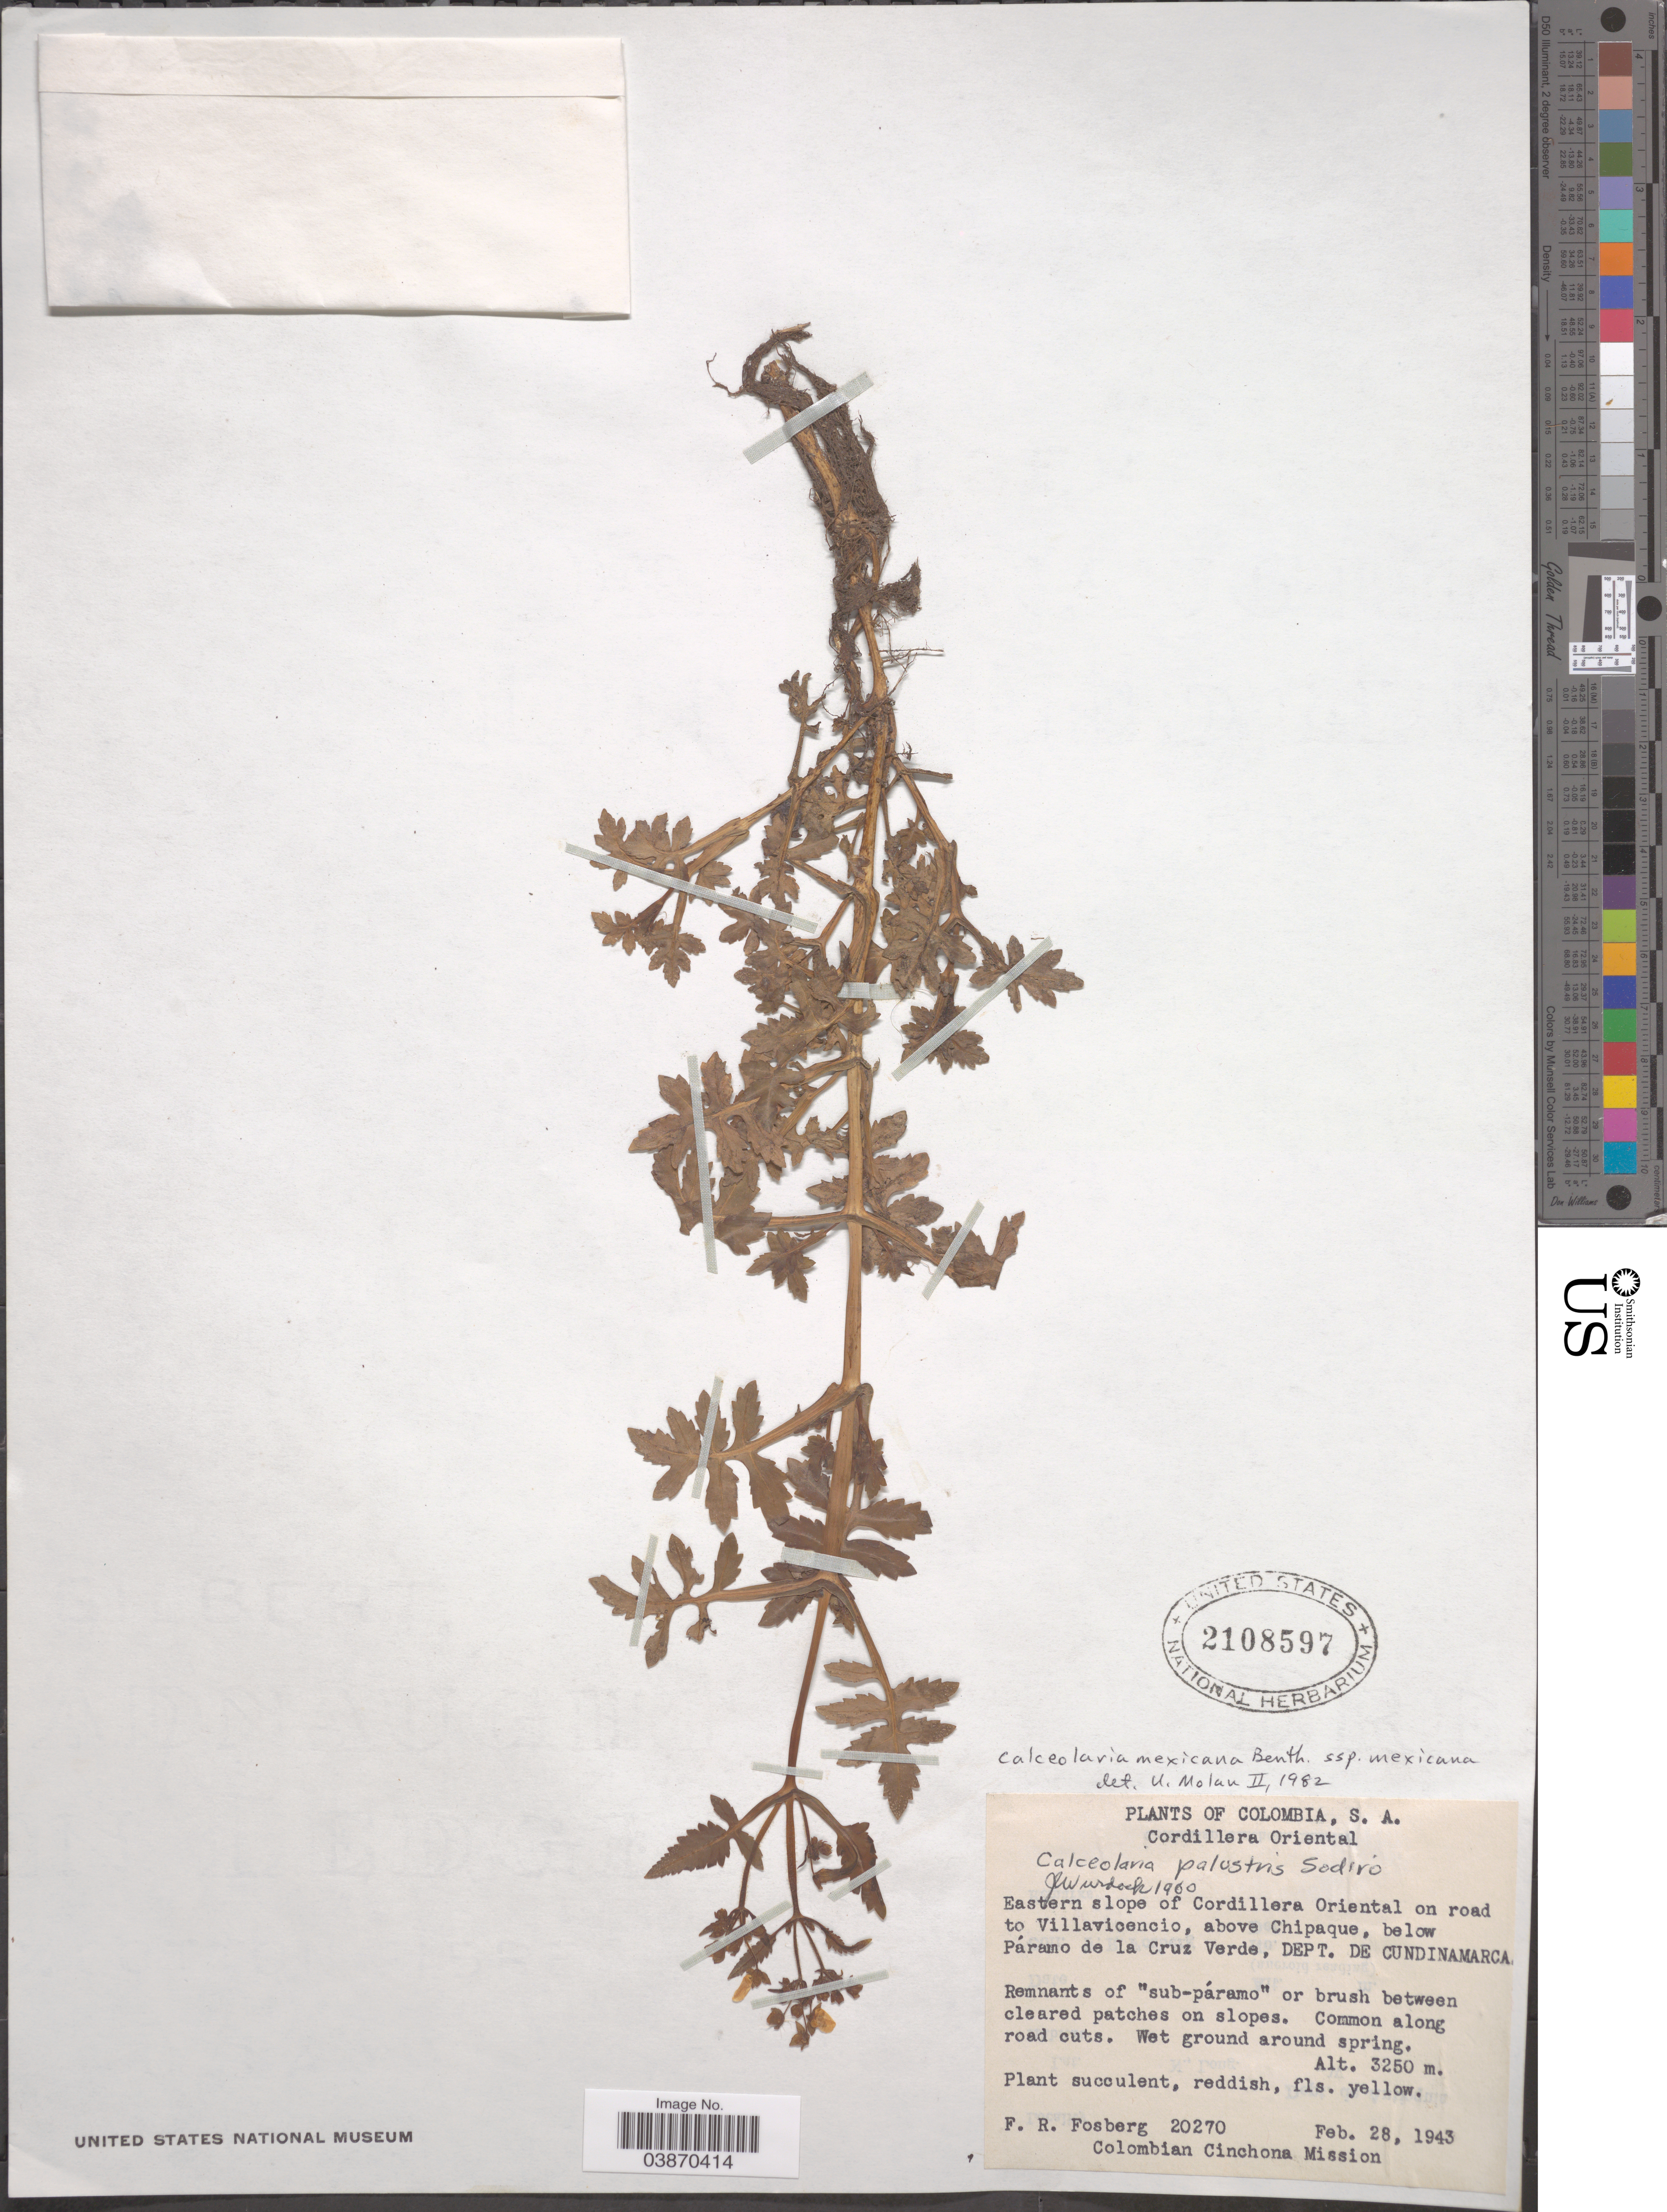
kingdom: Plantae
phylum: Tracheophyta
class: Magnoliopsida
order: Lamiales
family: Calceolariaceae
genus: Calceolaria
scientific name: Calceolaria mexicana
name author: Benth.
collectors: F. R. Fosberg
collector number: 20270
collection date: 1943-02-28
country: Colombia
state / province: Cundinamarca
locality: Cordillera Oriental. Eastern slope of Cordillera Oriental on road to Villavicencio, above Chipaque, below Páramo de la Cruz Verde, Dept. de Cundinamarca.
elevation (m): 3250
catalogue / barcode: US 2108597